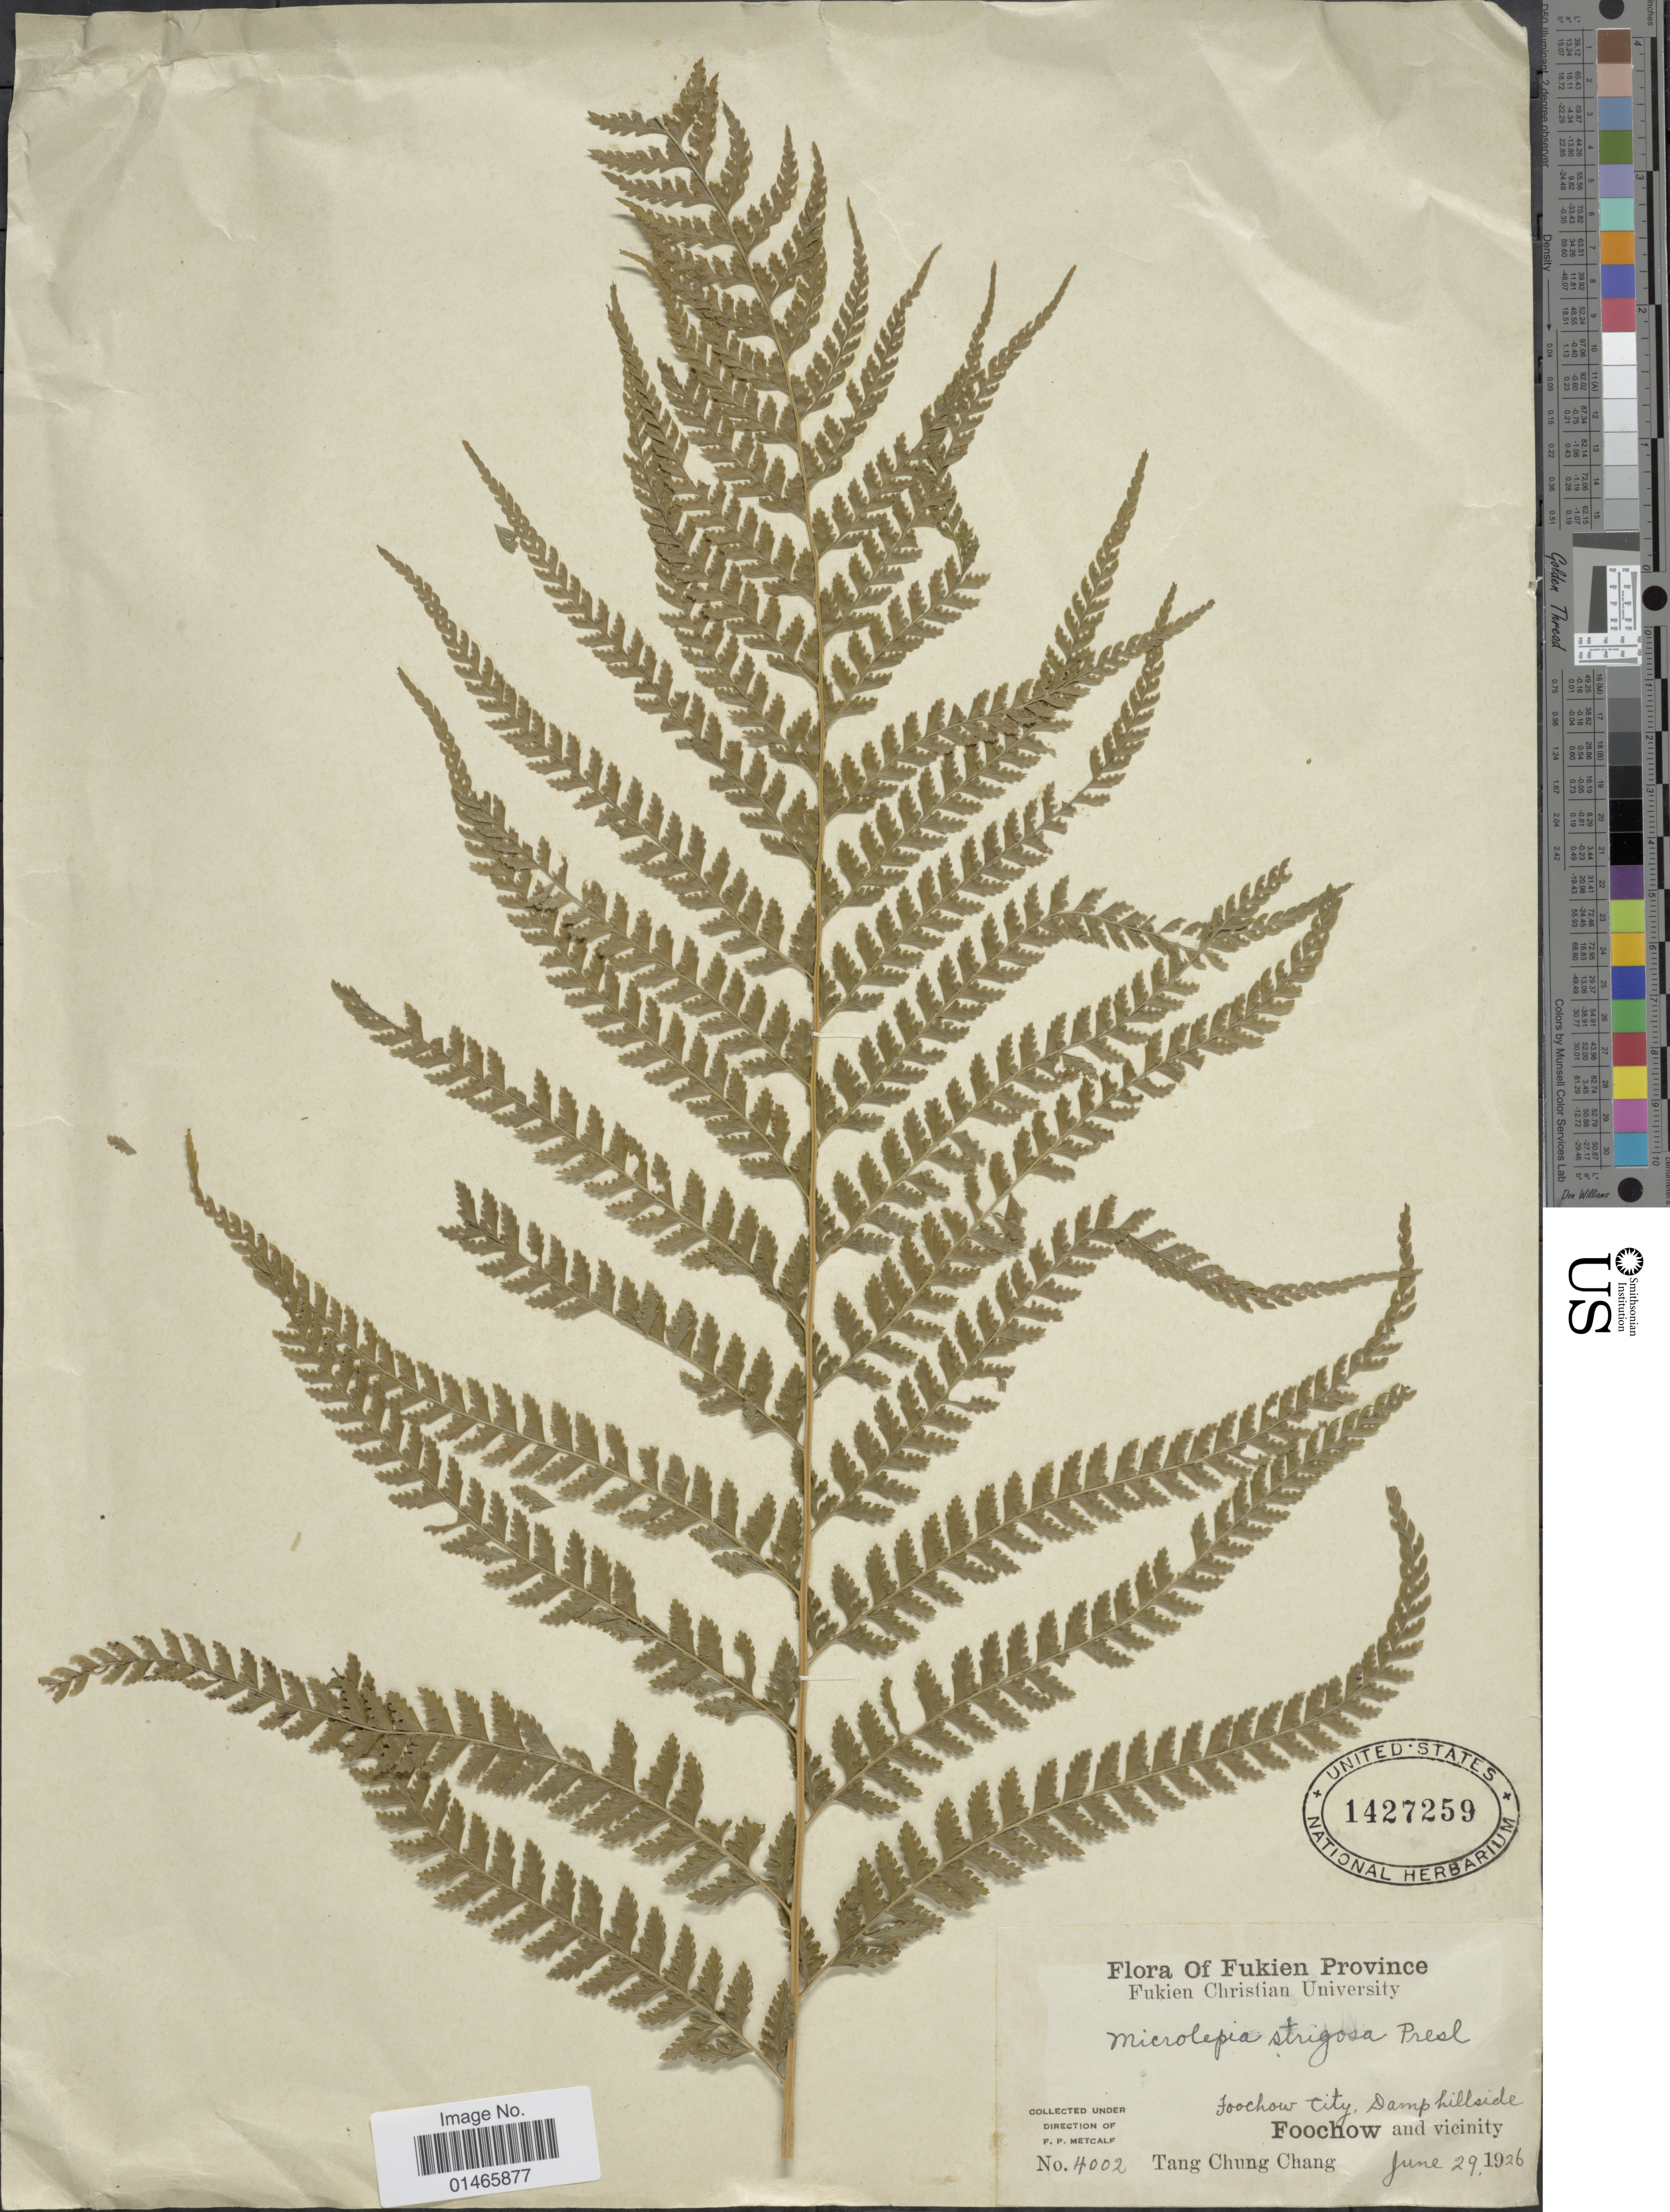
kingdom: Plantae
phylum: Tracheophyta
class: Polypodiopsida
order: Polypodiales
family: Dennstaedtiaceae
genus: Microlepia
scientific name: Microlepia strigosa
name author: (Thunb.) J. Presl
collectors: T. C. Chang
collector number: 4002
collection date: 1926-06-29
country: China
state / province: Fujian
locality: Fukein, Fooshow City , Damp hillside, Foochow and vicinity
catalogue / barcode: US 1427259